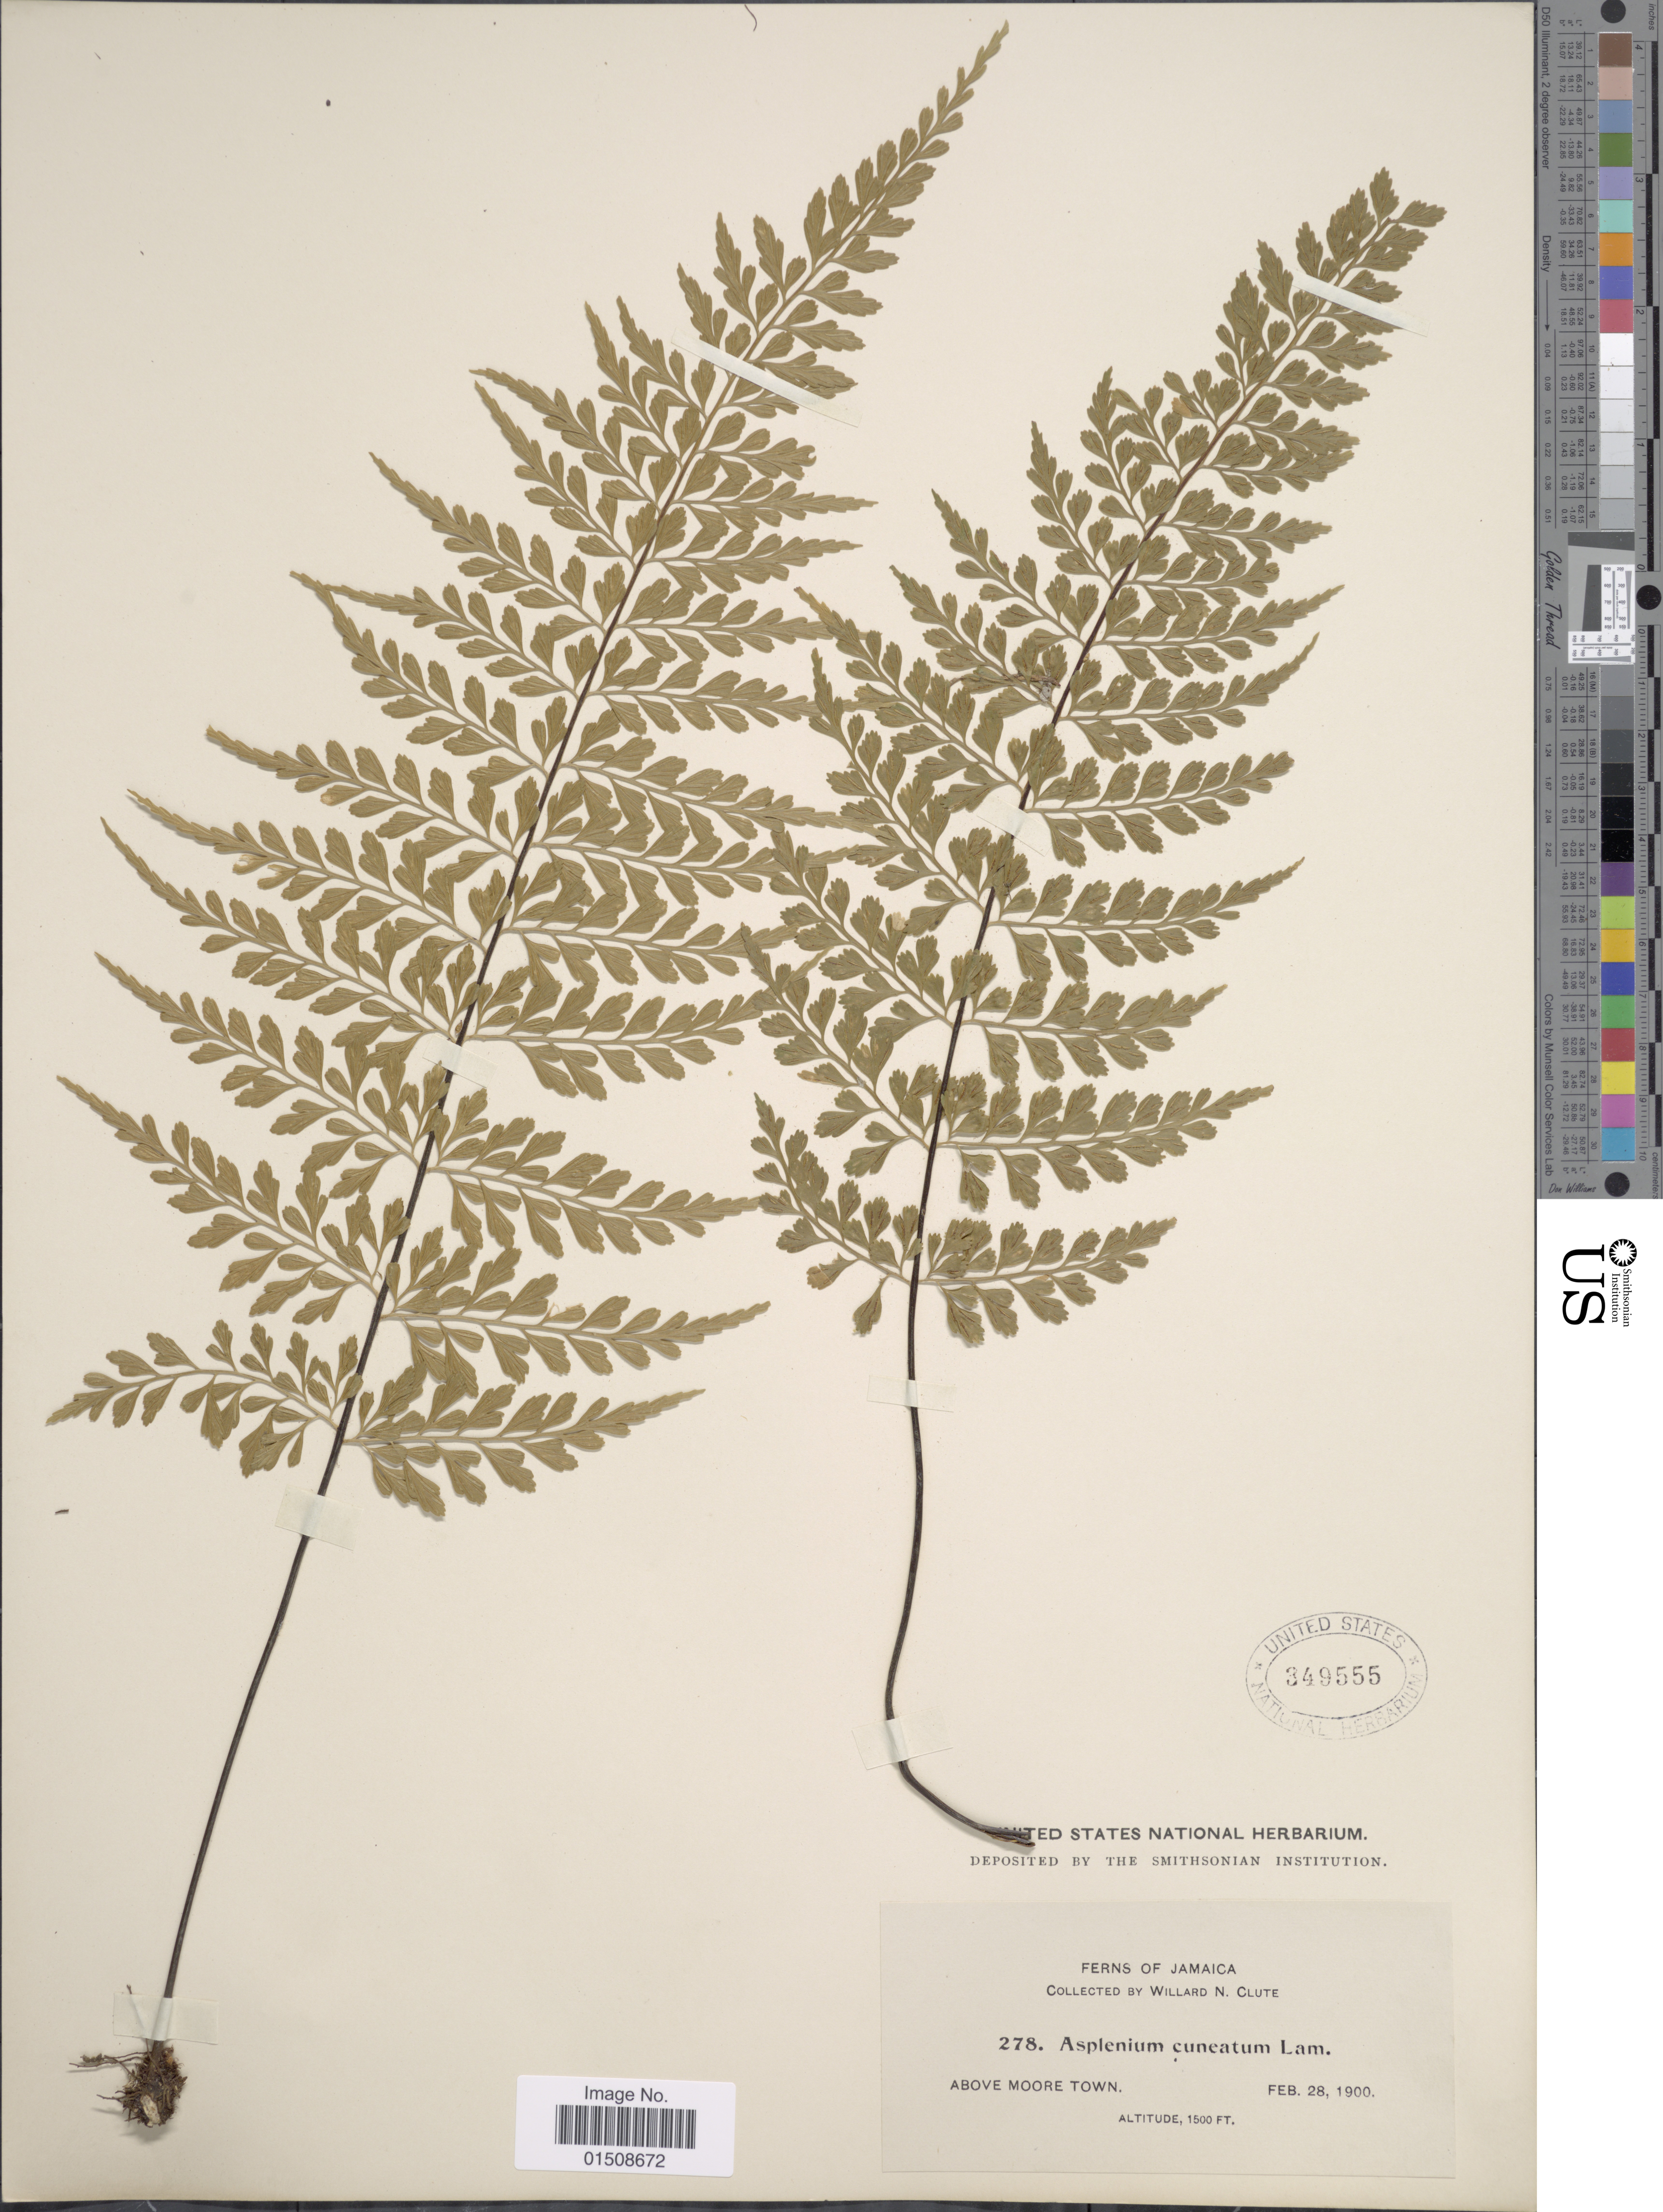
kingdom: Plantae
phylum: Tracheophyta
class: Polypodiopsida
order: Polypodiales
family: Aspleniaceae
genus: Asplenium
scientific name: Asplenium cuneatum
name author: Lam.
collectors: W. N. Clute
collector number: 278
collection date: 1900-02-28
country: Jamaica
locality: Above Moore Town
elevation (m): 457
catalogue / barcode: US 349555